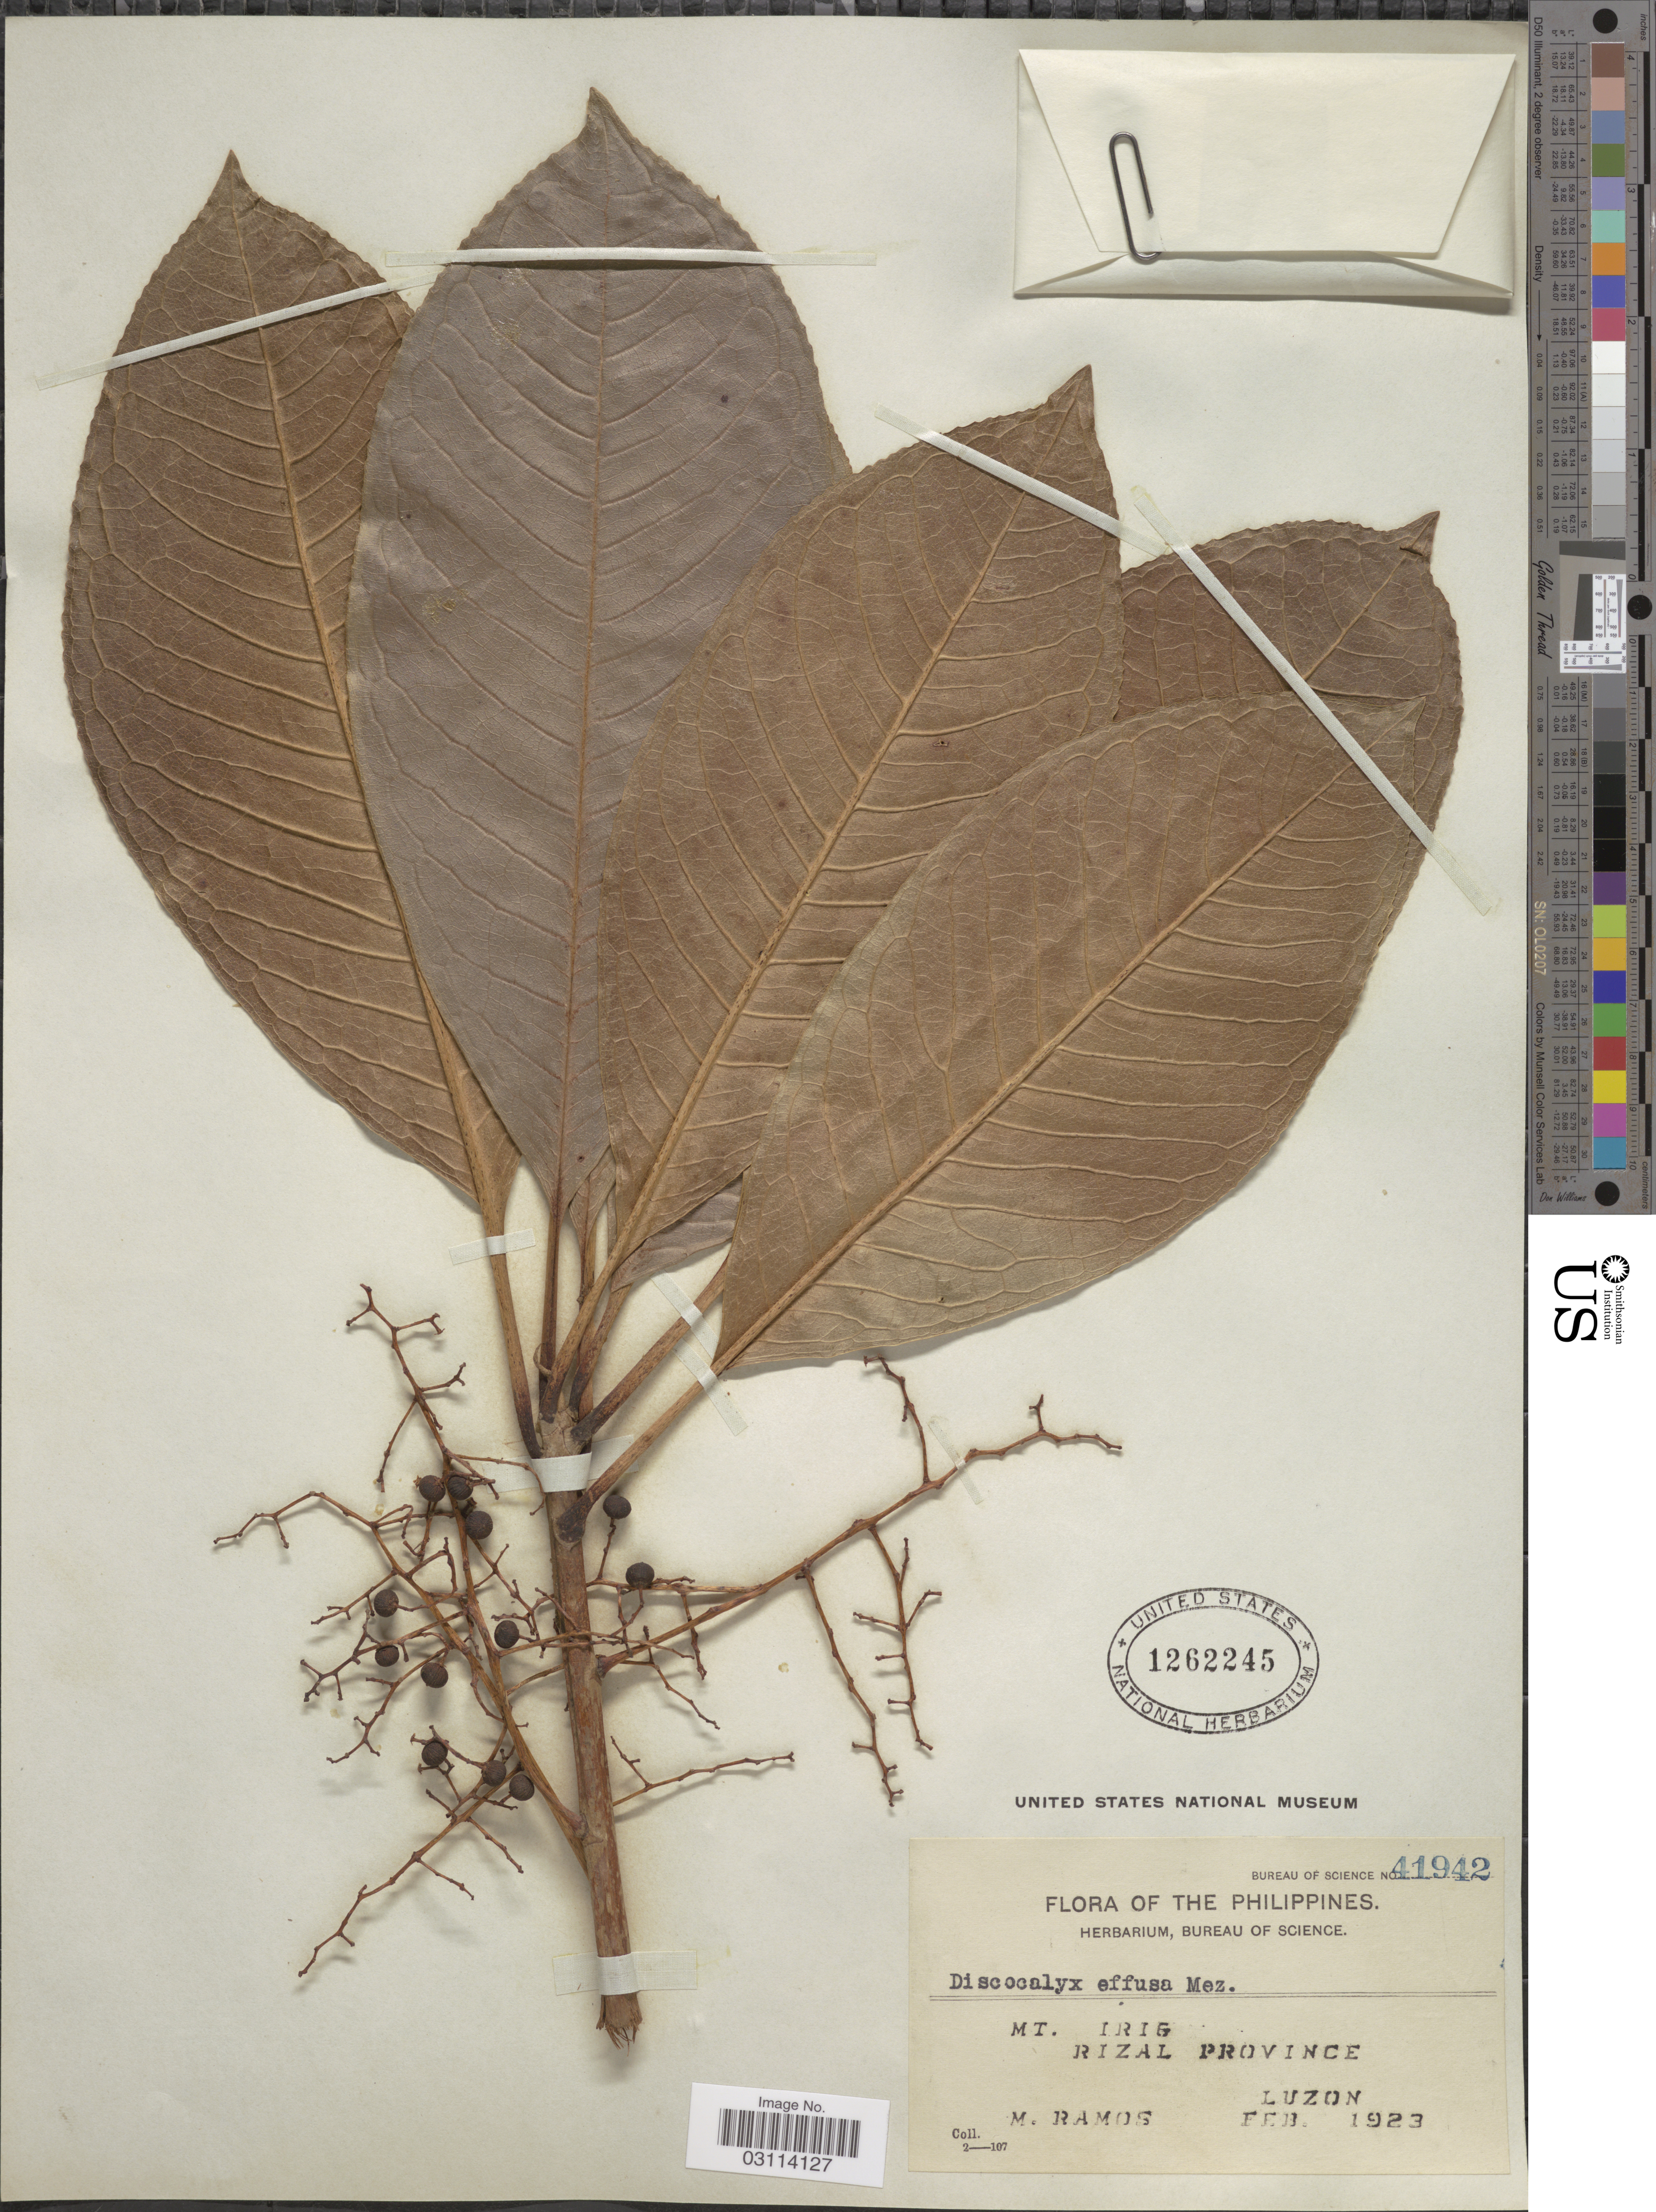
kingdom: Plantae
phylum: Tracheophyta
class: Magnoliopsida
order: Ericales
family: Primulaceae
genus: Discocalyx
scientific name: Discocalyx effusa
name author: Mez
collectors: M. Ramos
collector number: Bureau of Science 41942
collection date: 1923-02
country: Philippines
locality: Mt. Irig, Rizal Province, Luzon.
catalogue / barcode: US 1262245